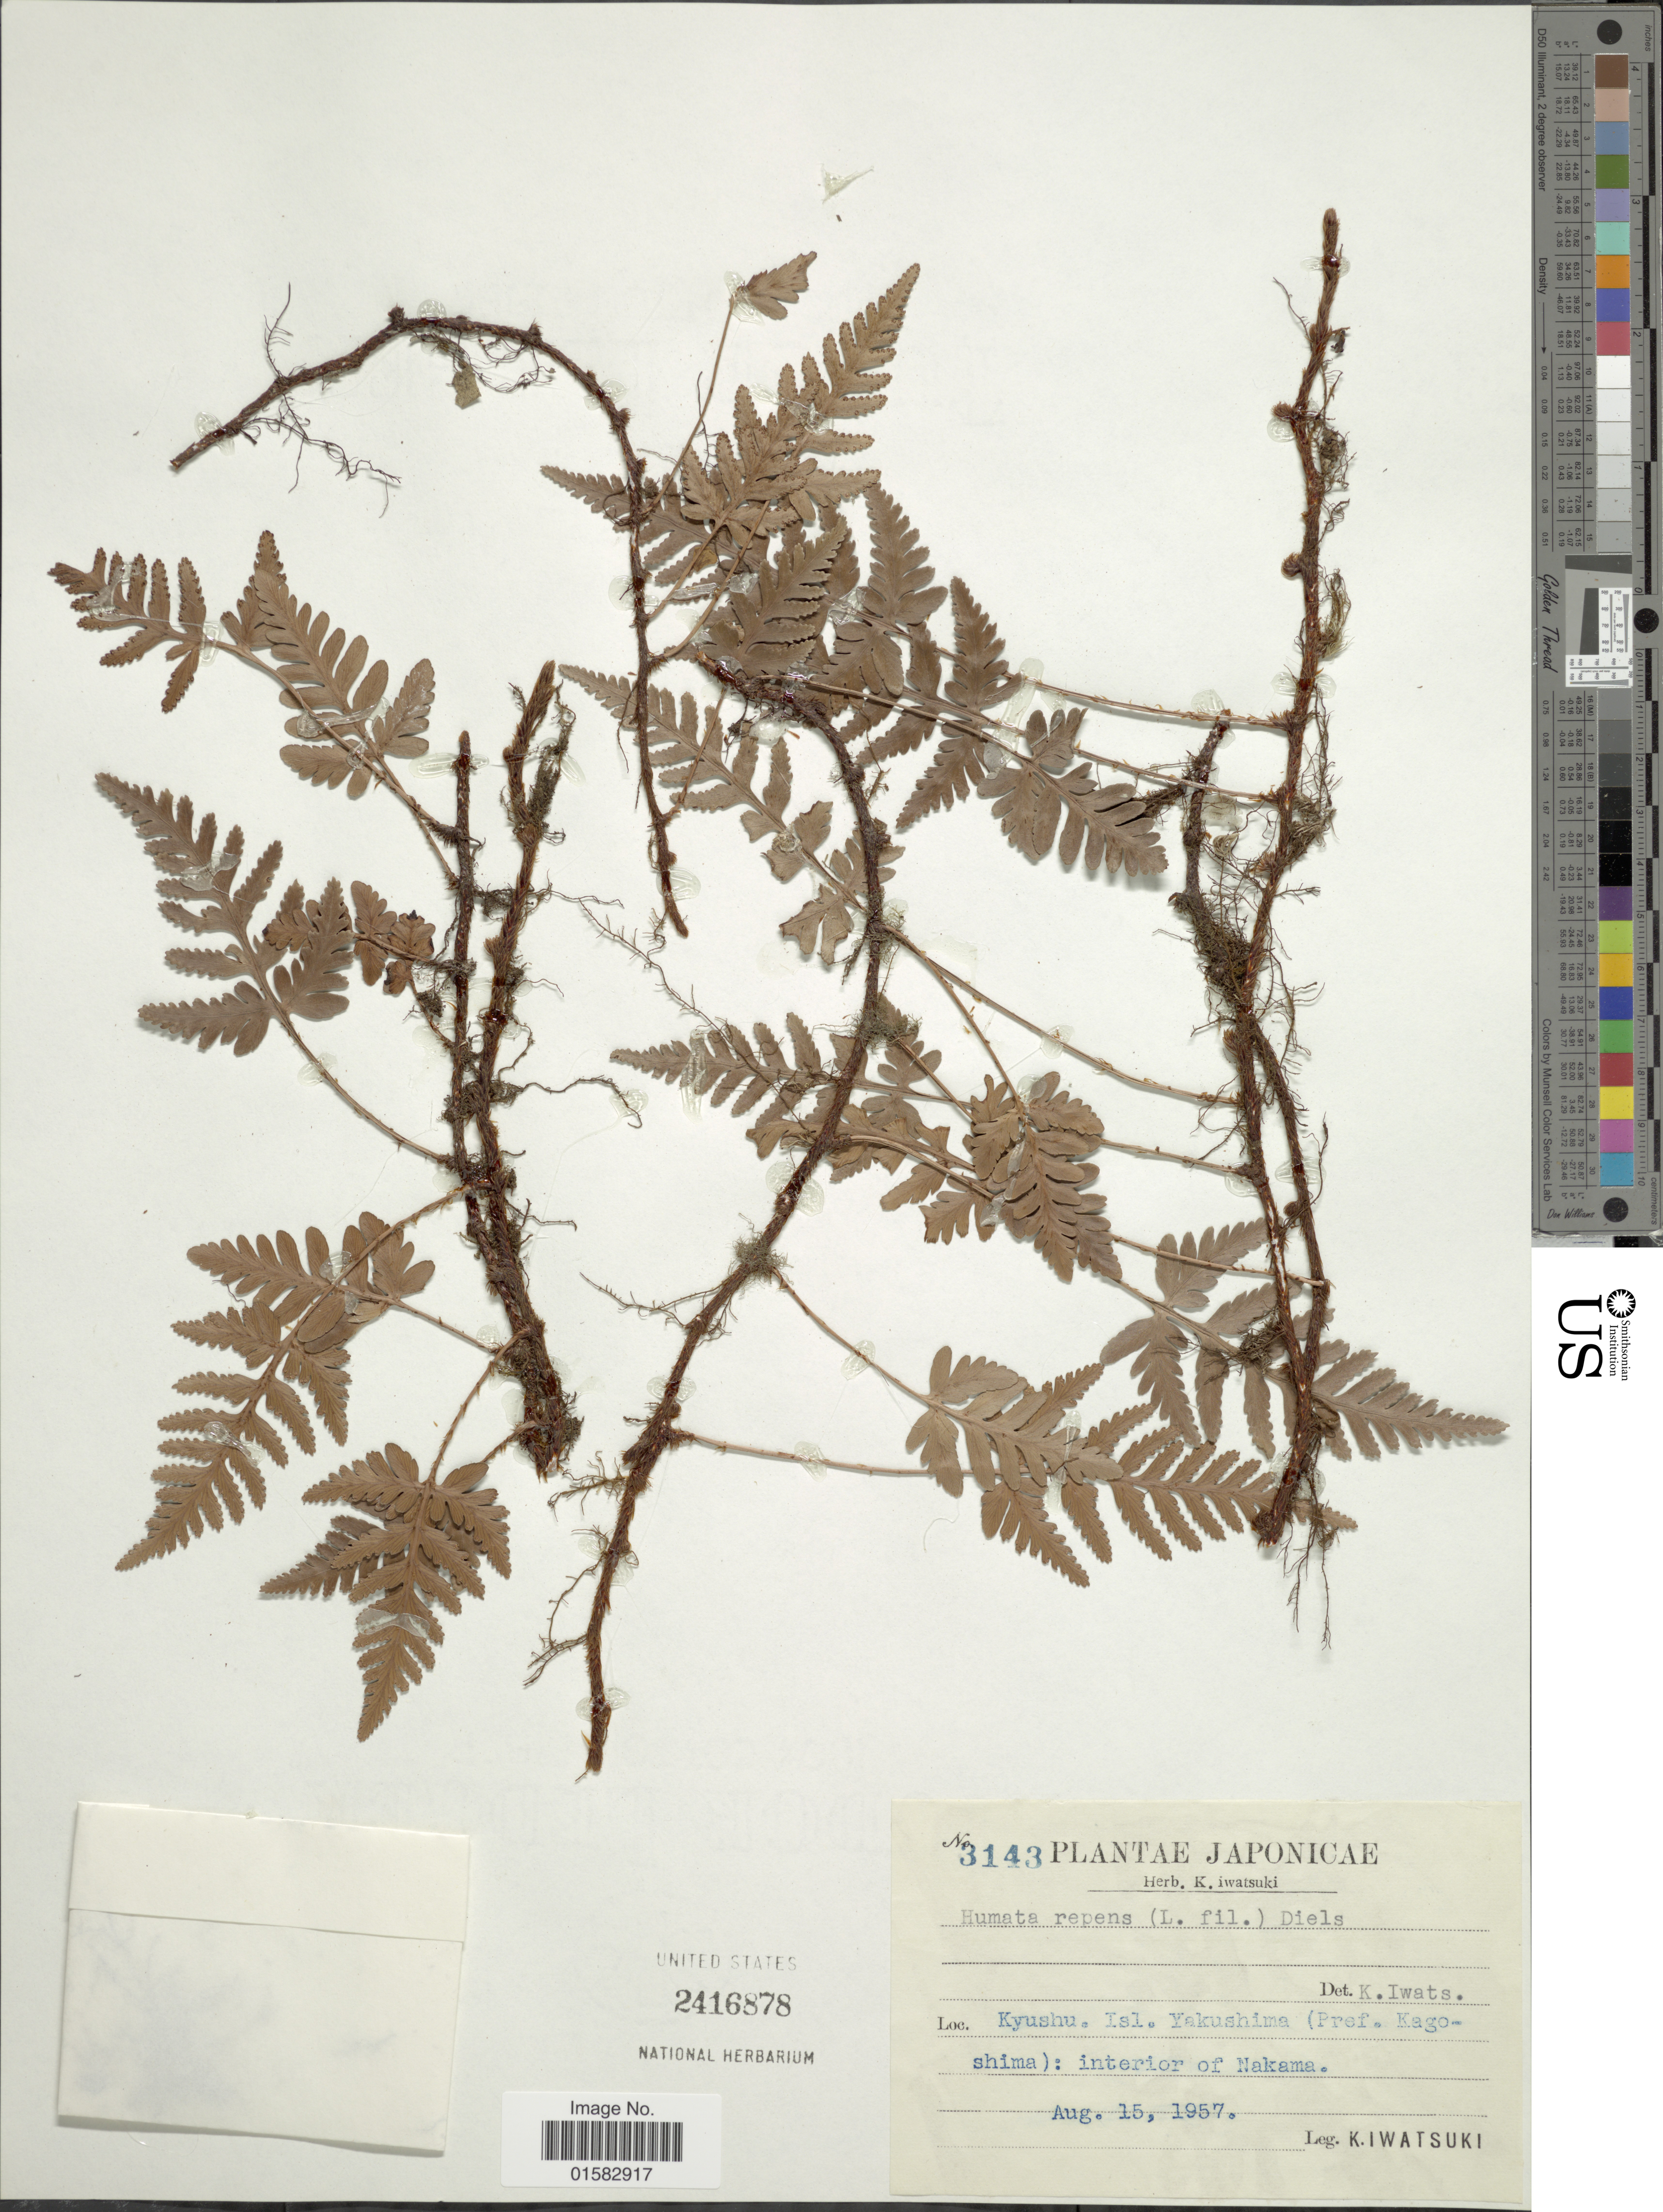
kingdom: Plantae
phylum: Tracheophyta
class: Polypodiopsida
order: Polypodiales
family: Davalliaceae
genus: Davallia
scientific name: Davallia repens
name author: (L. f.) Kuhn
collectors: K. Iwatsuki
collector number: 3143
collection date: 1957-08-15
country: Japan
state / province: Kagosima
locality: Kyushu. Isl., Yakushima: interior of Nakama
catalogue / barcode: US 2416878